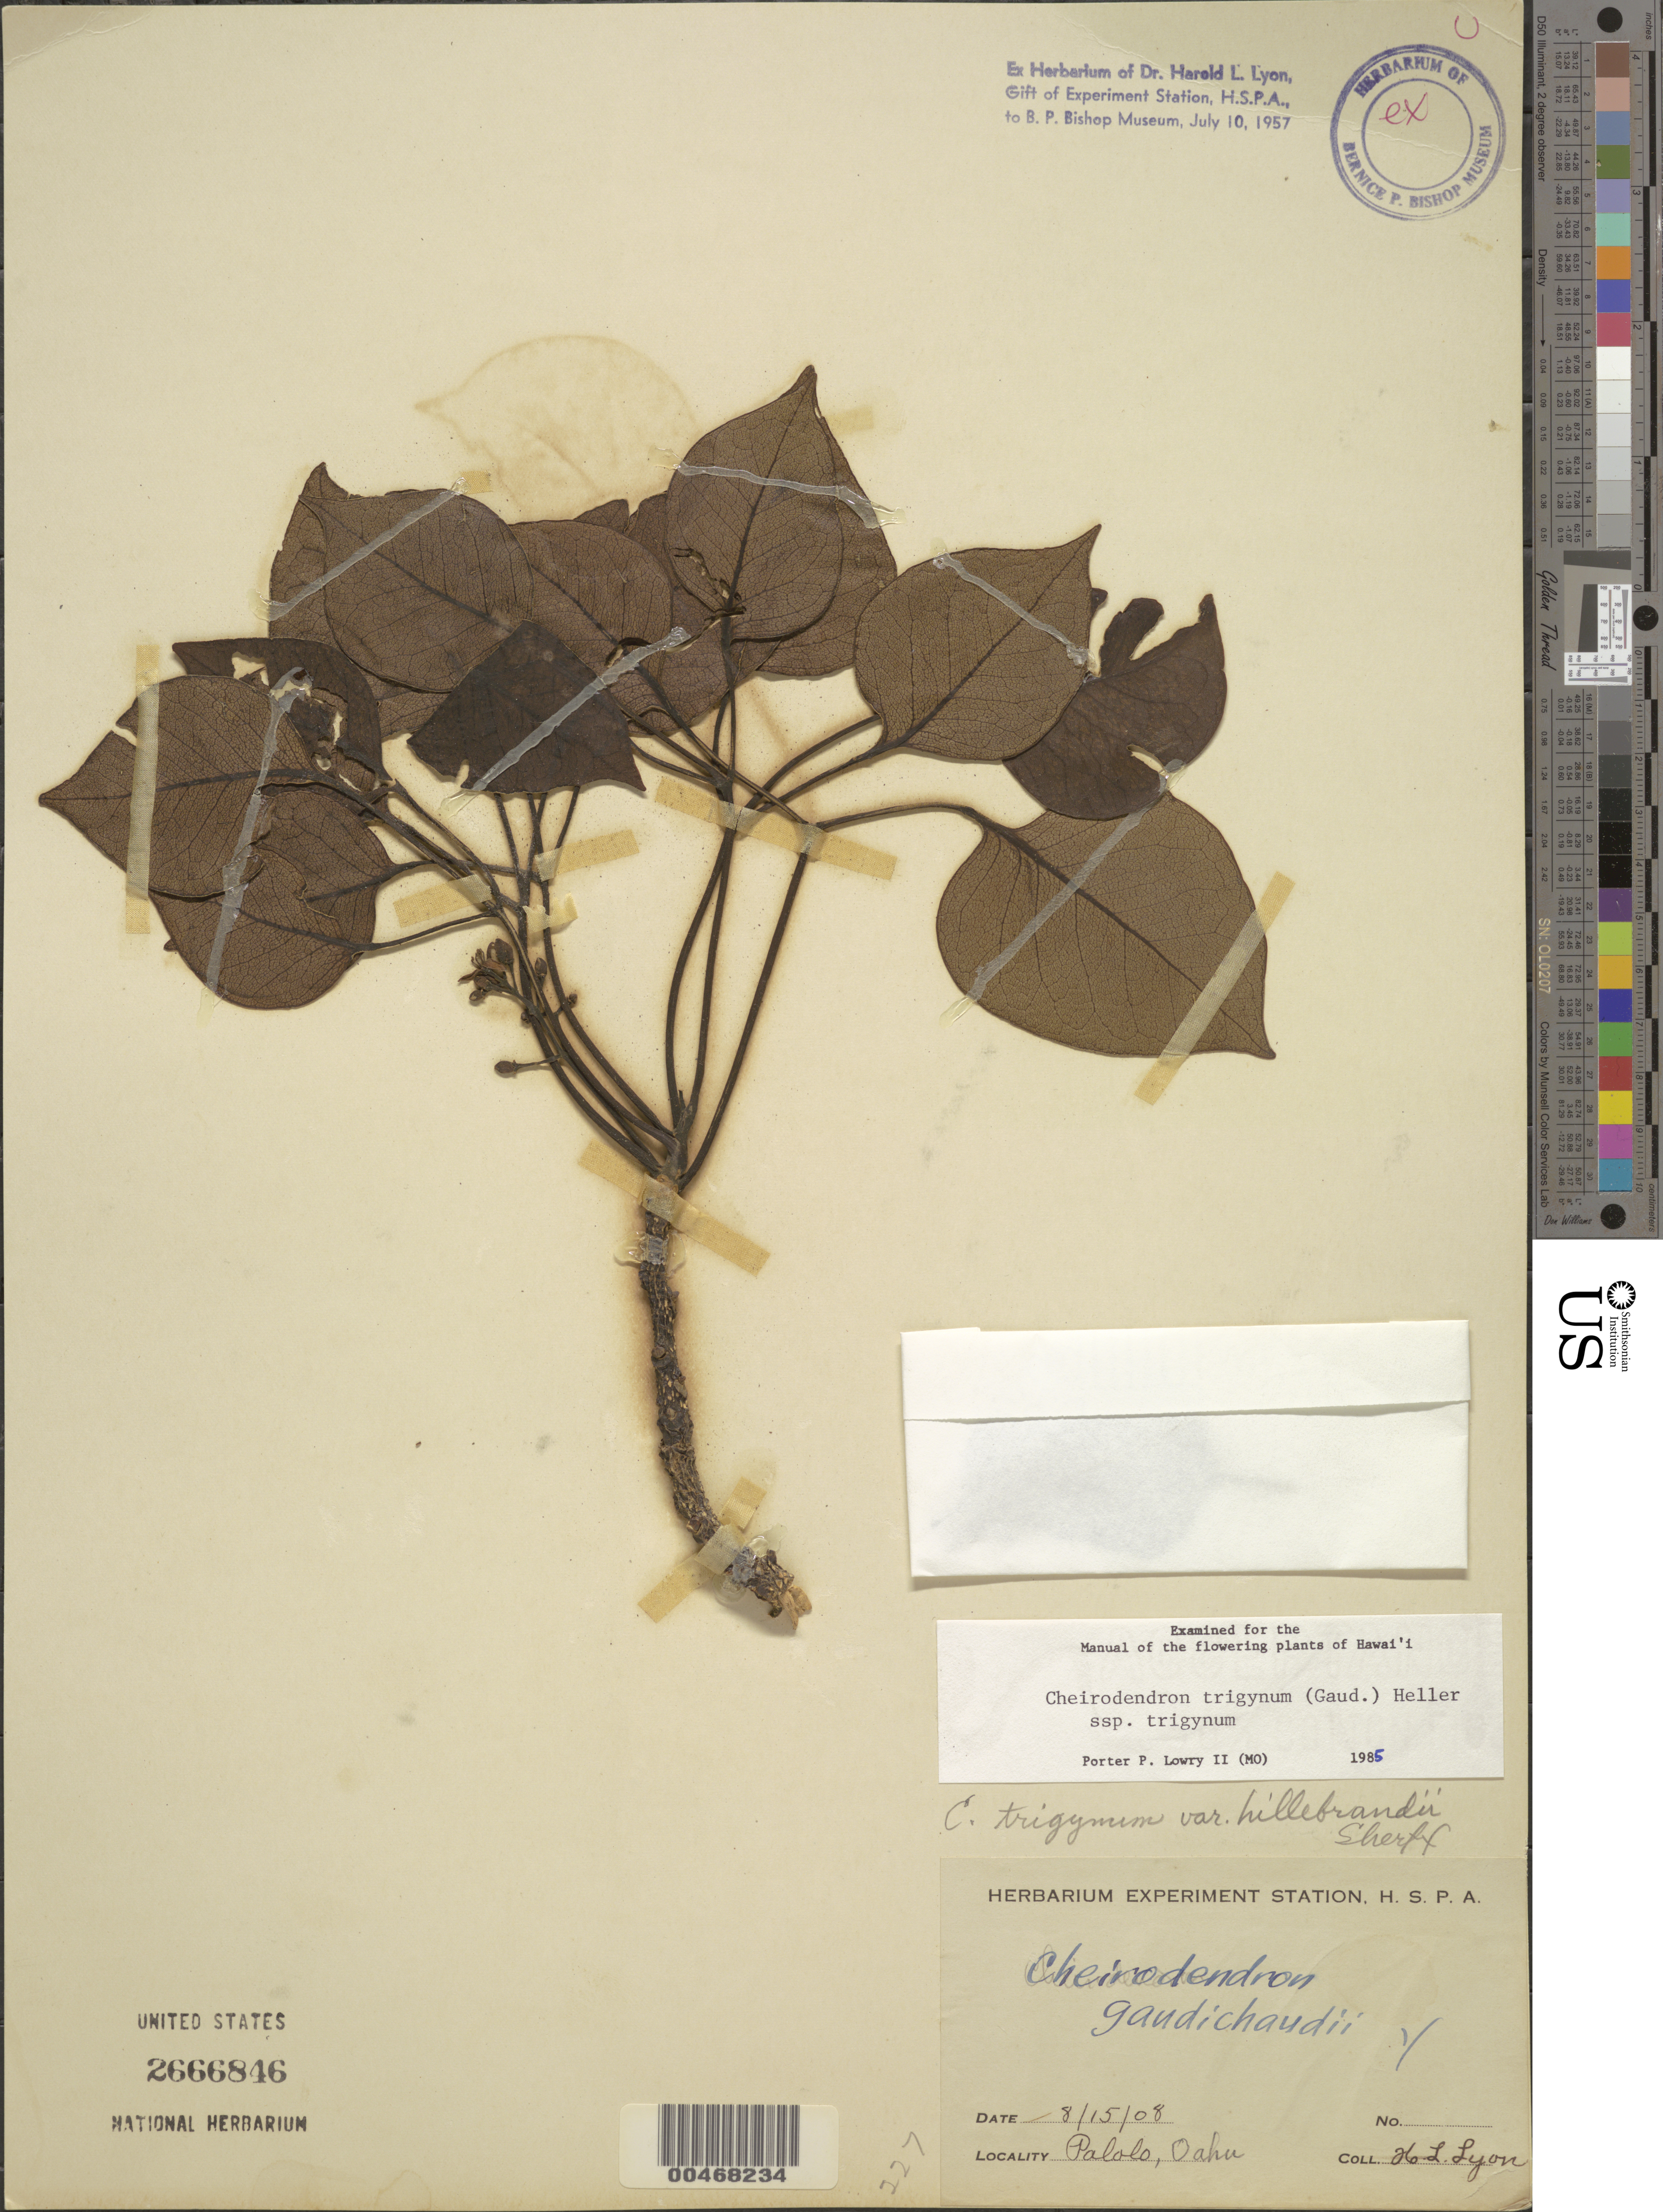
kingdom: Plantae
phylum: Tracheophyta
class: Magnoliopsida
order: Apiales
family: Araliaceae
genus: Cheirodendron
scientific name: Cheirodendron trigynum subsp. trigynum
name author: (Gaudich.) A. Heller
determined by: Lowry, P. P., (MO), Missouri Botanical Garden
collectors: H. Lyon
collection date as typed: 15 Aug 1908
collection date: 1908-08-15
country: United States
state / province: Hawaii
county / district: Honolulu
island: Oahu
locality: Palolo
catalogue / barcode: US 2666846